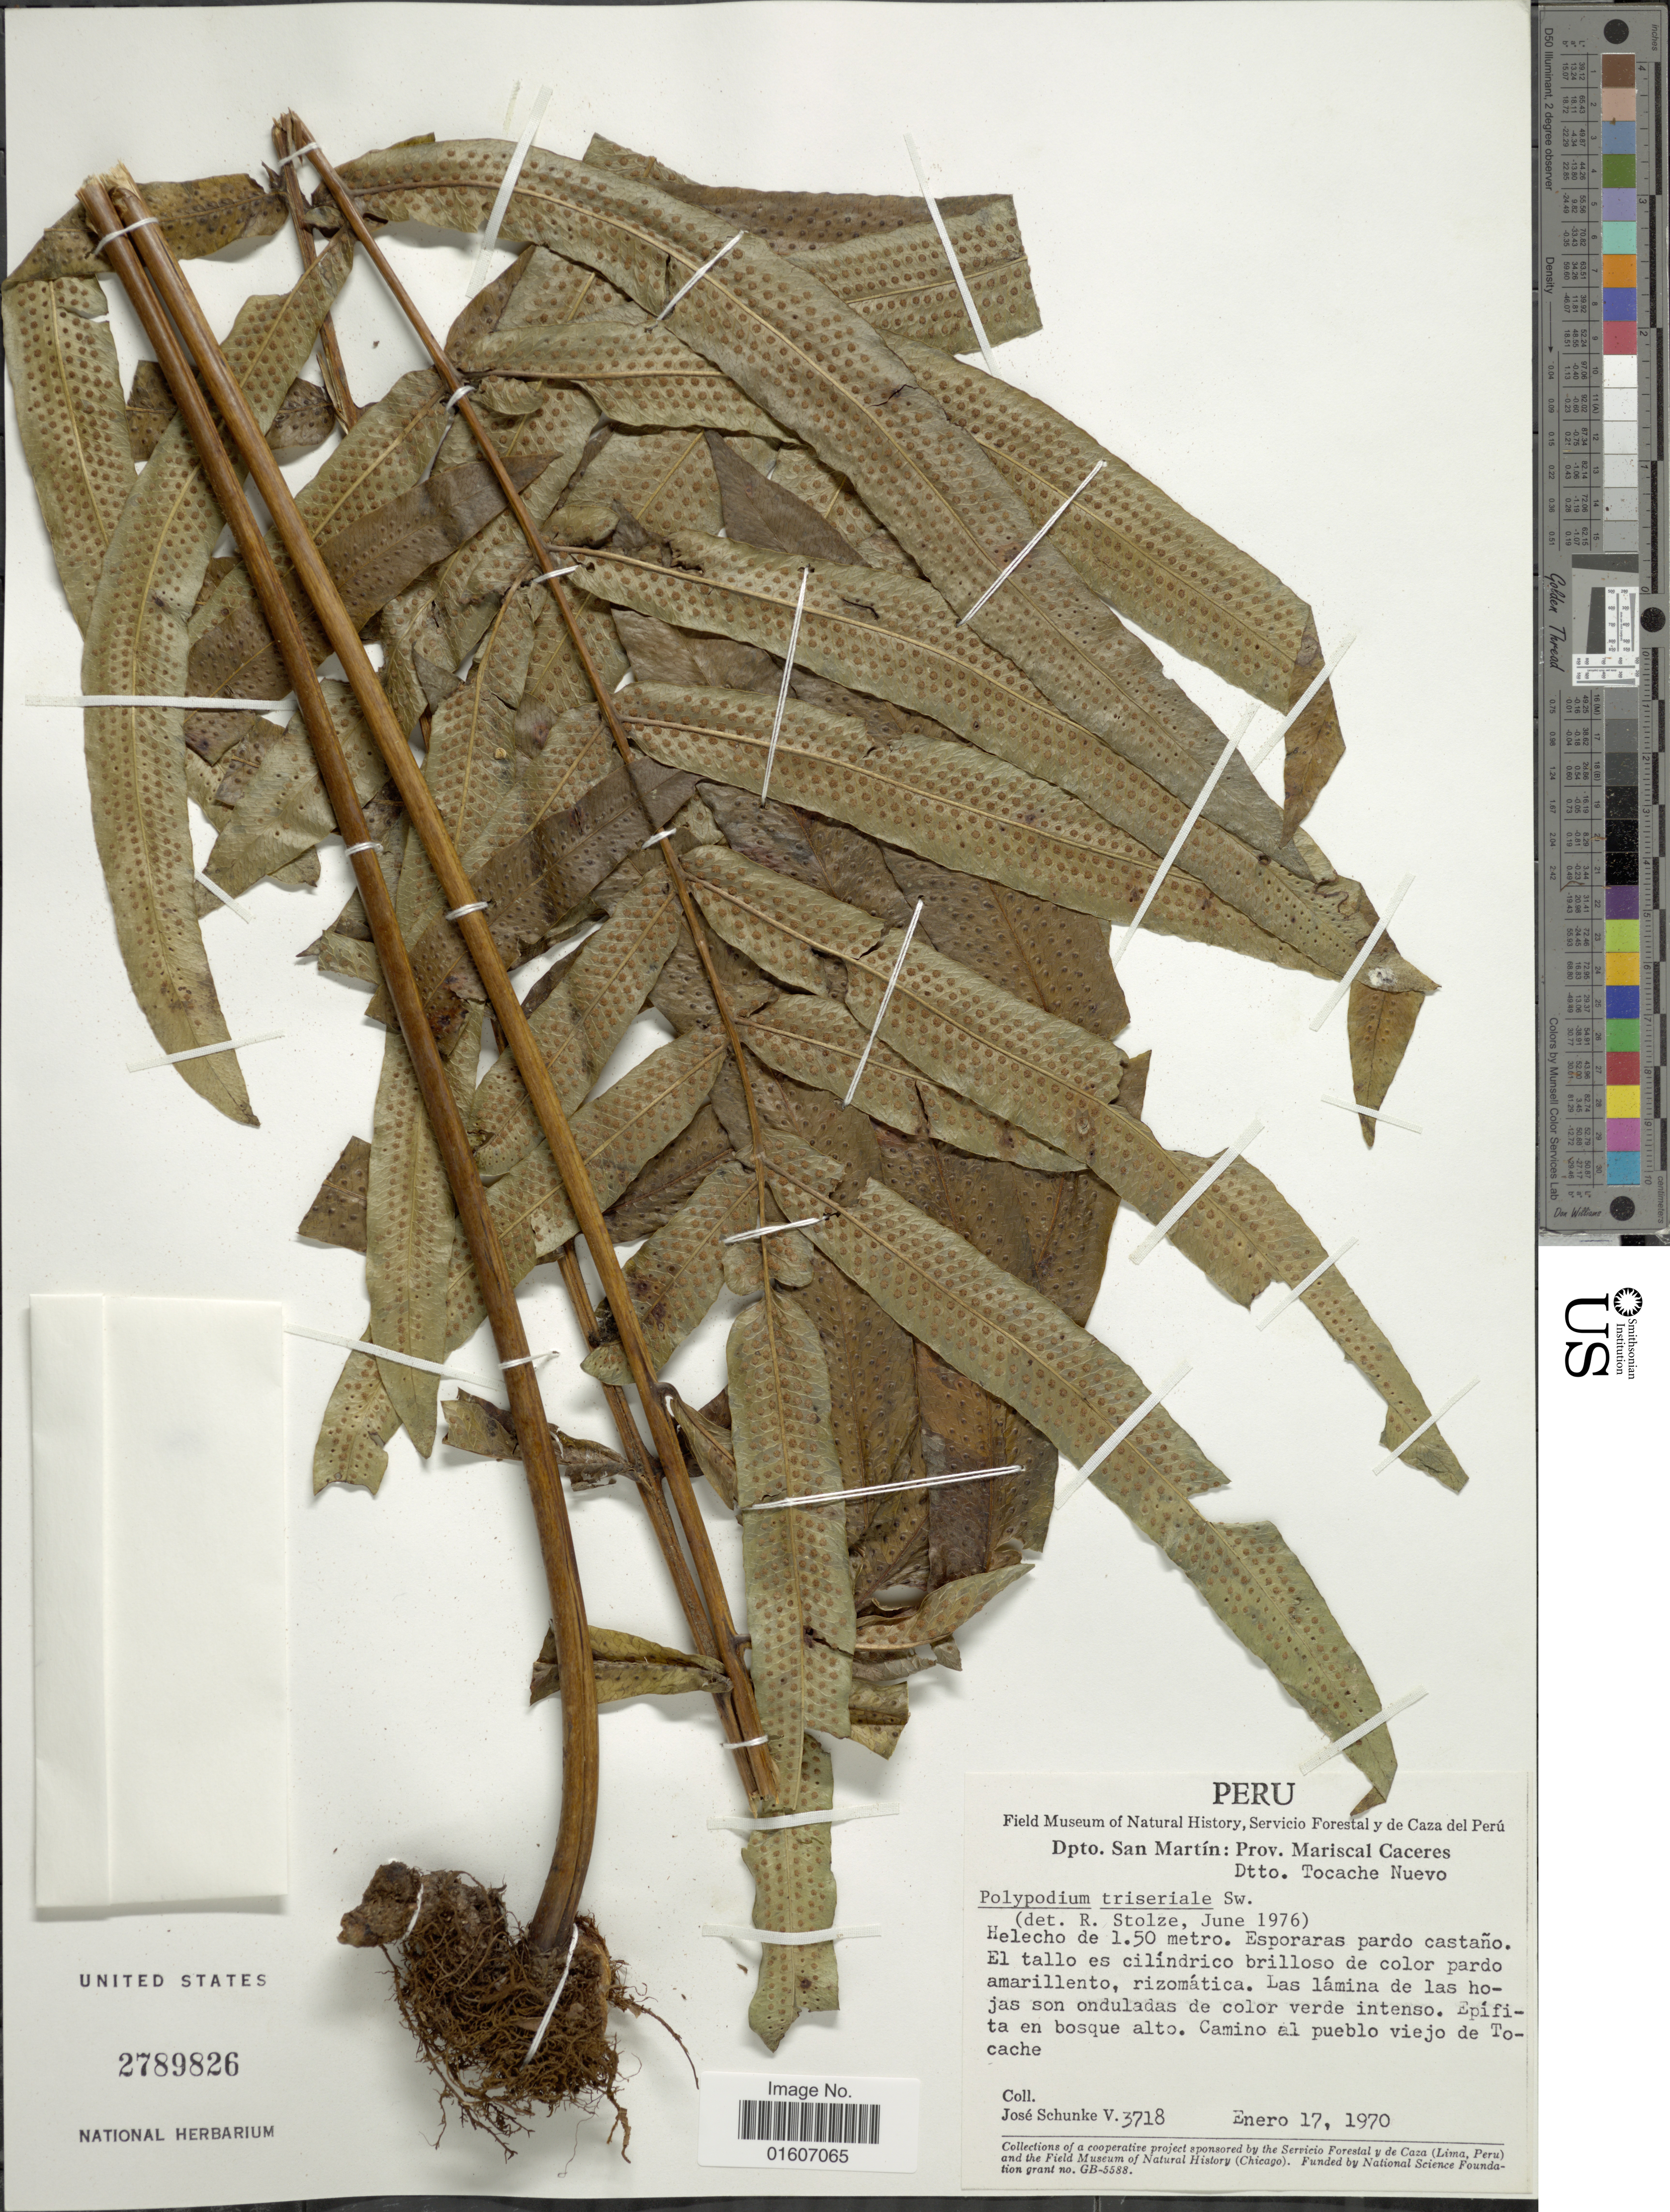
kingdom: Plantae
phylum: Tracheophyta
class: Polypodiopsida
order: Polypodiales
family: Polypodiaceae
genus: Serpocaulon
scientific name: Serpocaulon triseriale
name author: (Sw.) A.R. Sm.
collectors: J. Schunke Vigo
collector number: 3718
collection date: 1970-01-17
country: Peru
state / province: San Martín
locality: Dpto. San Martin: Prov. Mariscal Caceres, Dtto Tocache Nuevo. Camino al pueblo viejo de Tocache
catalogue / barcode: US 2789826